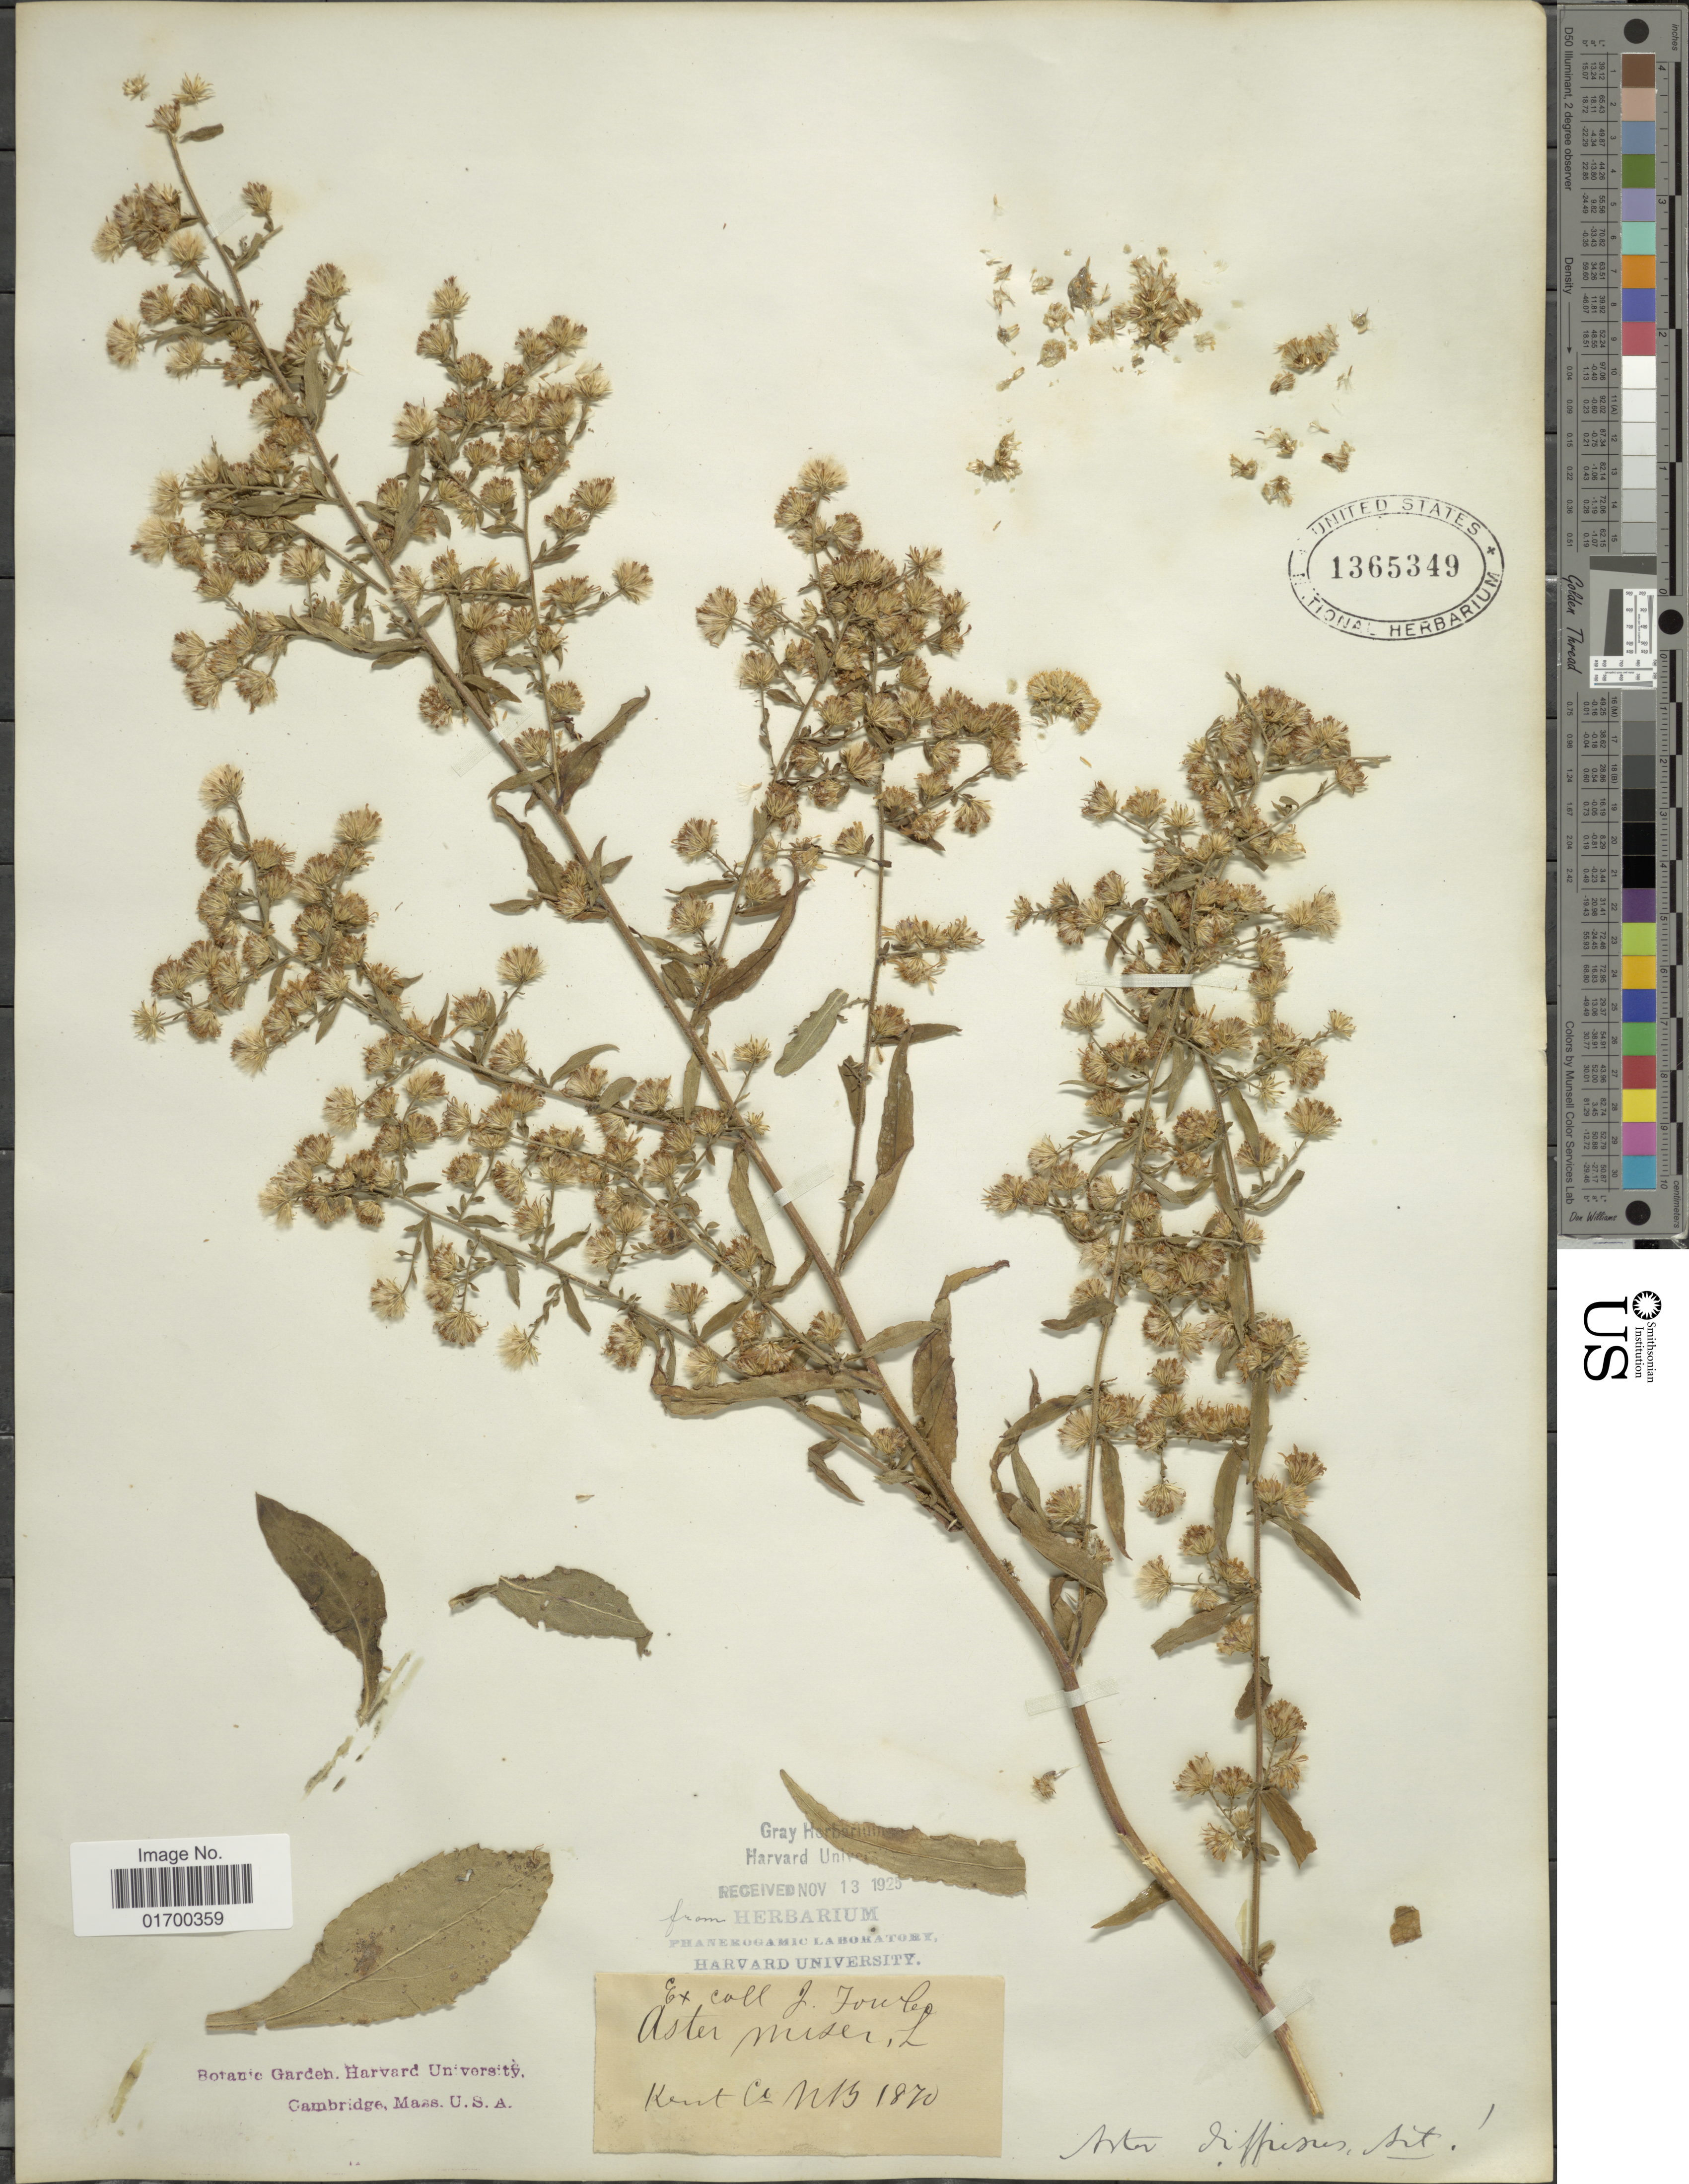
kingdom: Plantae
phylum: Tracheophyta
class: Magnoliopsida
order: Asterales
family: Asteraceae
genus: Symphyotrichum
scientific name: Symphyotrichum lateriflorum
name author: (L.) Á. Löve & D. Löve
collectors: J. Foulsen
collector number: N15*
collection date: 1870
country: United States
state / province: Kentucky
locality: Kent. Co.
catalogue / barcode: US 1365349